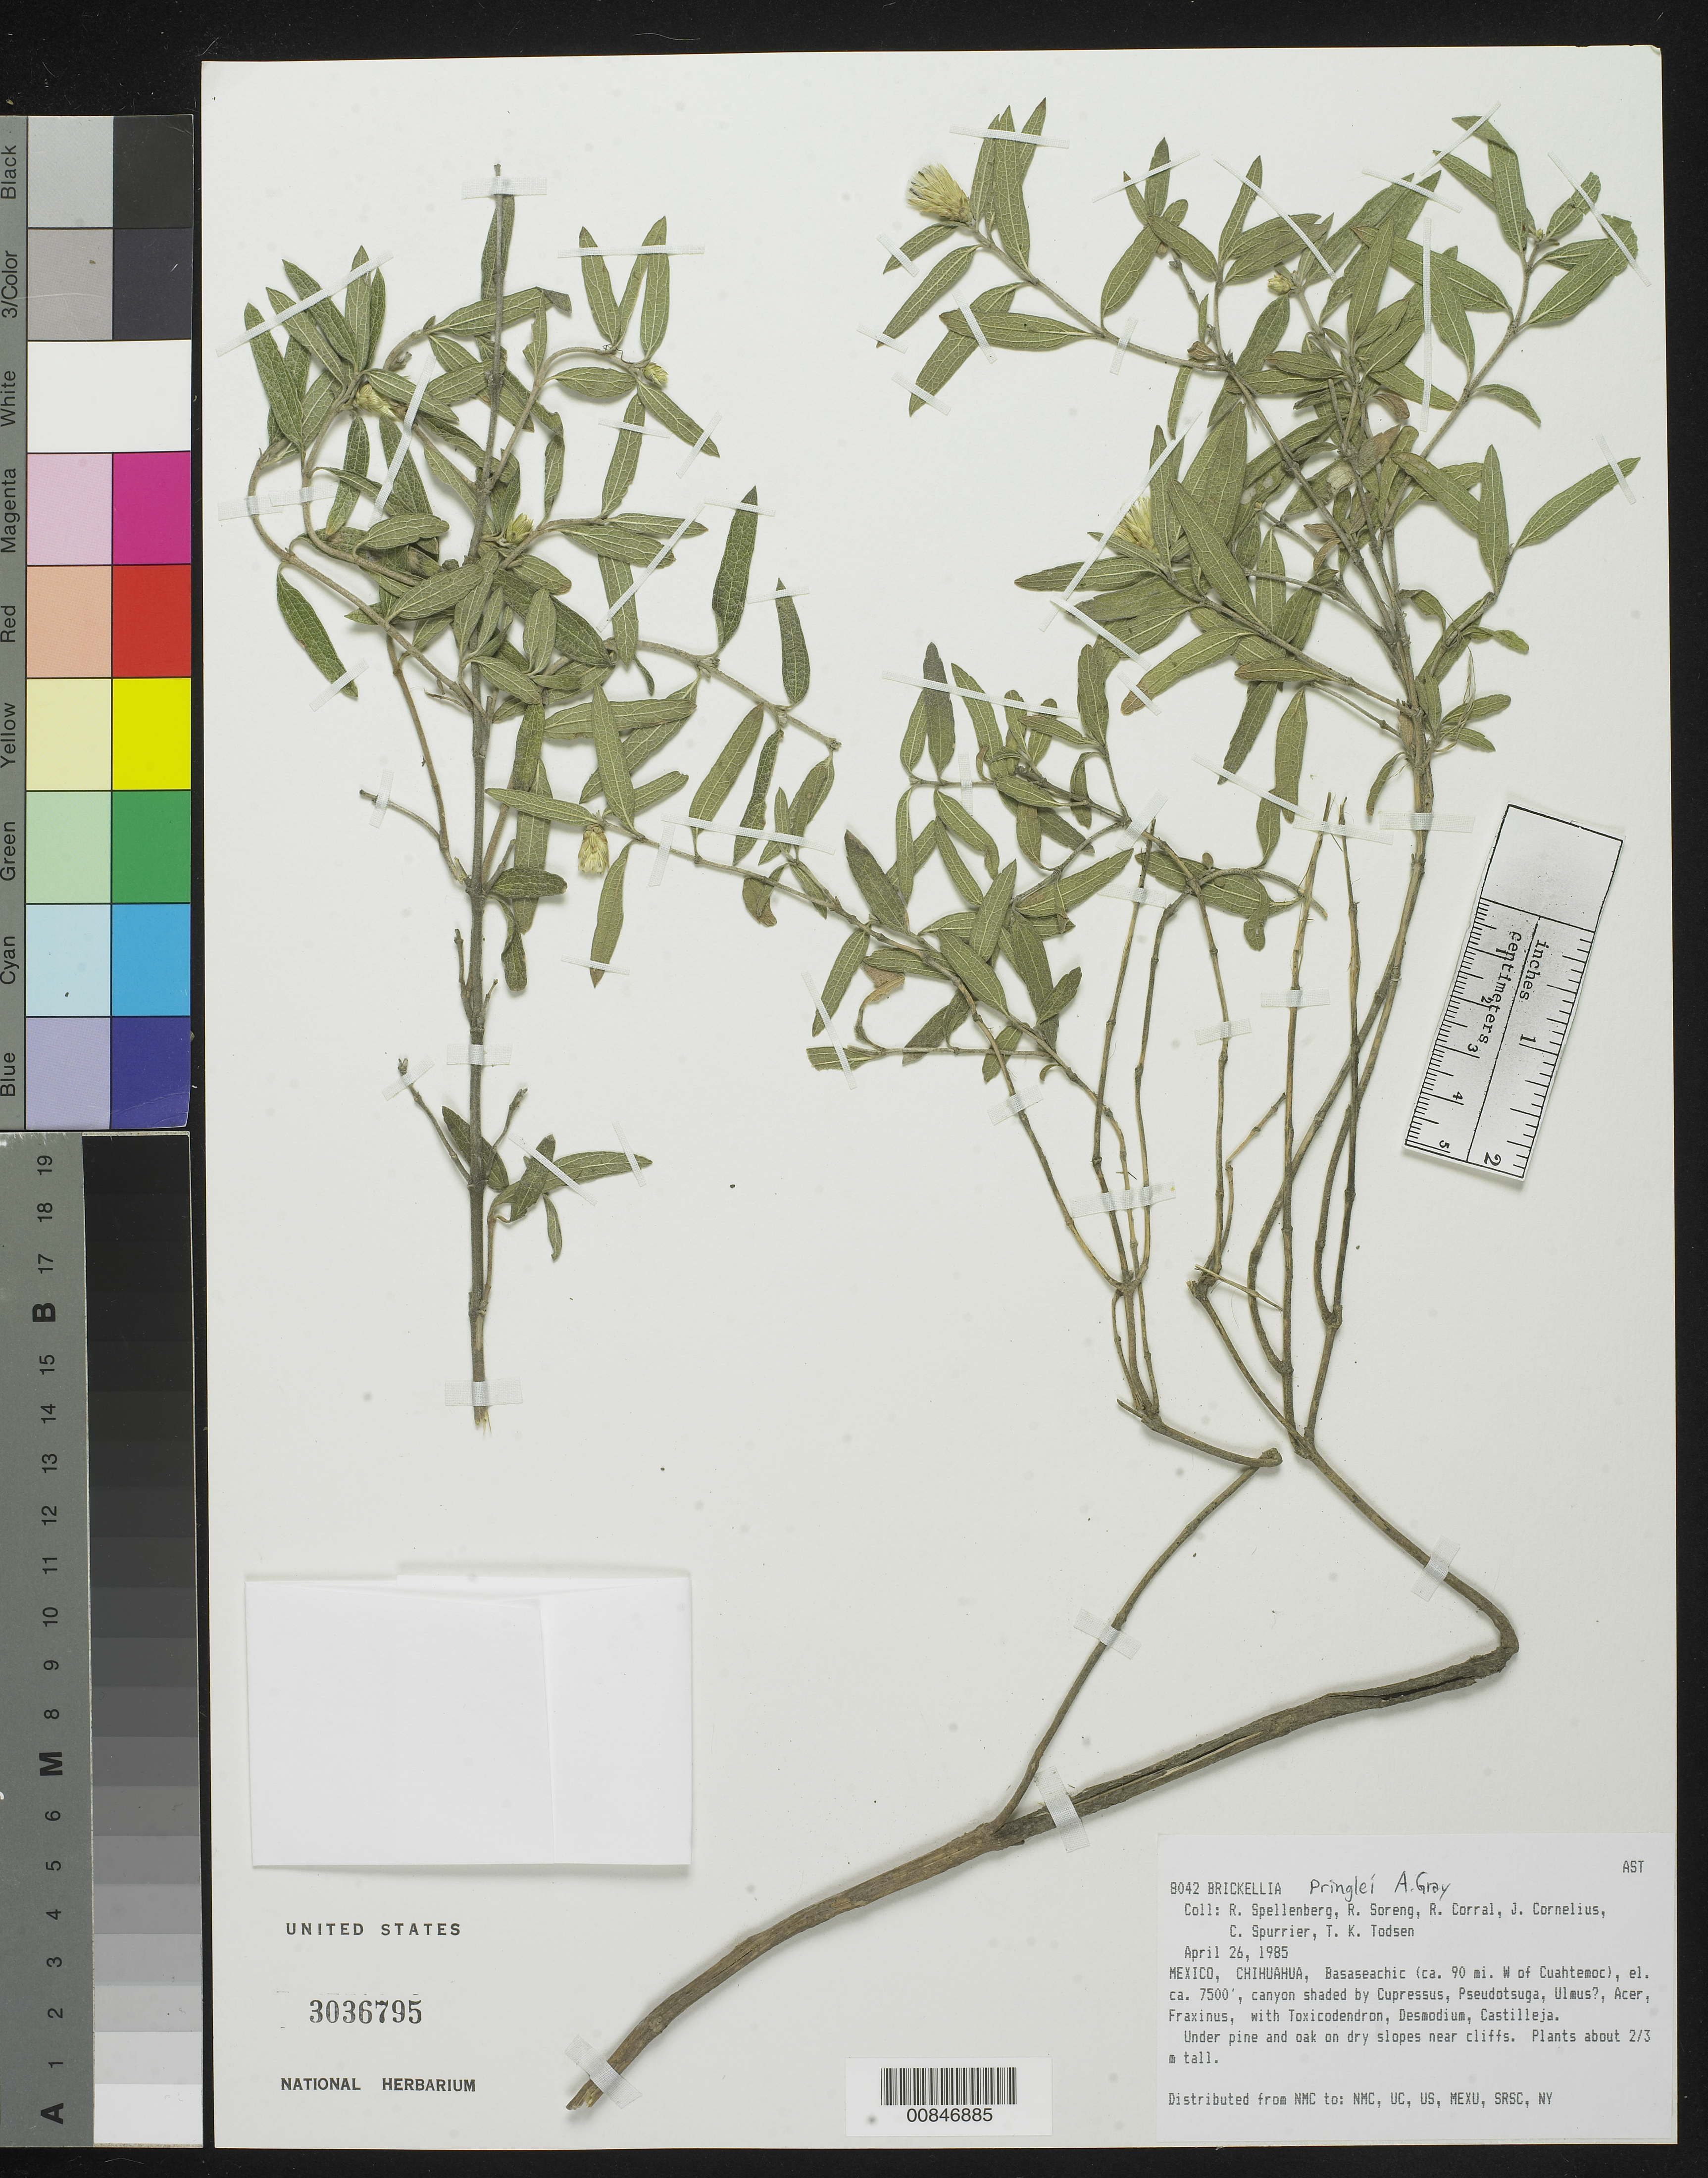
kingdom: Plantae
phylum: Tracheophyta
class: Magnoliopsida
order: Asterales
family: Asteraceae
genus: Brickellia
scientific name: Brickellia pringlei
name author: A. Gray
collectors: R. W. Spellenberg, R. J. Soreng, R. Corral, Cornelius, J., C. Spurrier & T. K. Todsen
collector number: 8042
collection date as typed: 26 Apr 1985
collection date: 1985-04-26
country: Mexico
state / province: Chihuahua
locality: Basaseachic (ca. 90 mi. W of Cuauhtémoc).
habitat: Canyon shaded by Cupressus, Pseudotsuga, Ulmus?, Acer, Fraxinus, with Toxicodendron, Desmodium, Castilleja.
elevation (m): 2286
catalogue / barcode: US 3036795